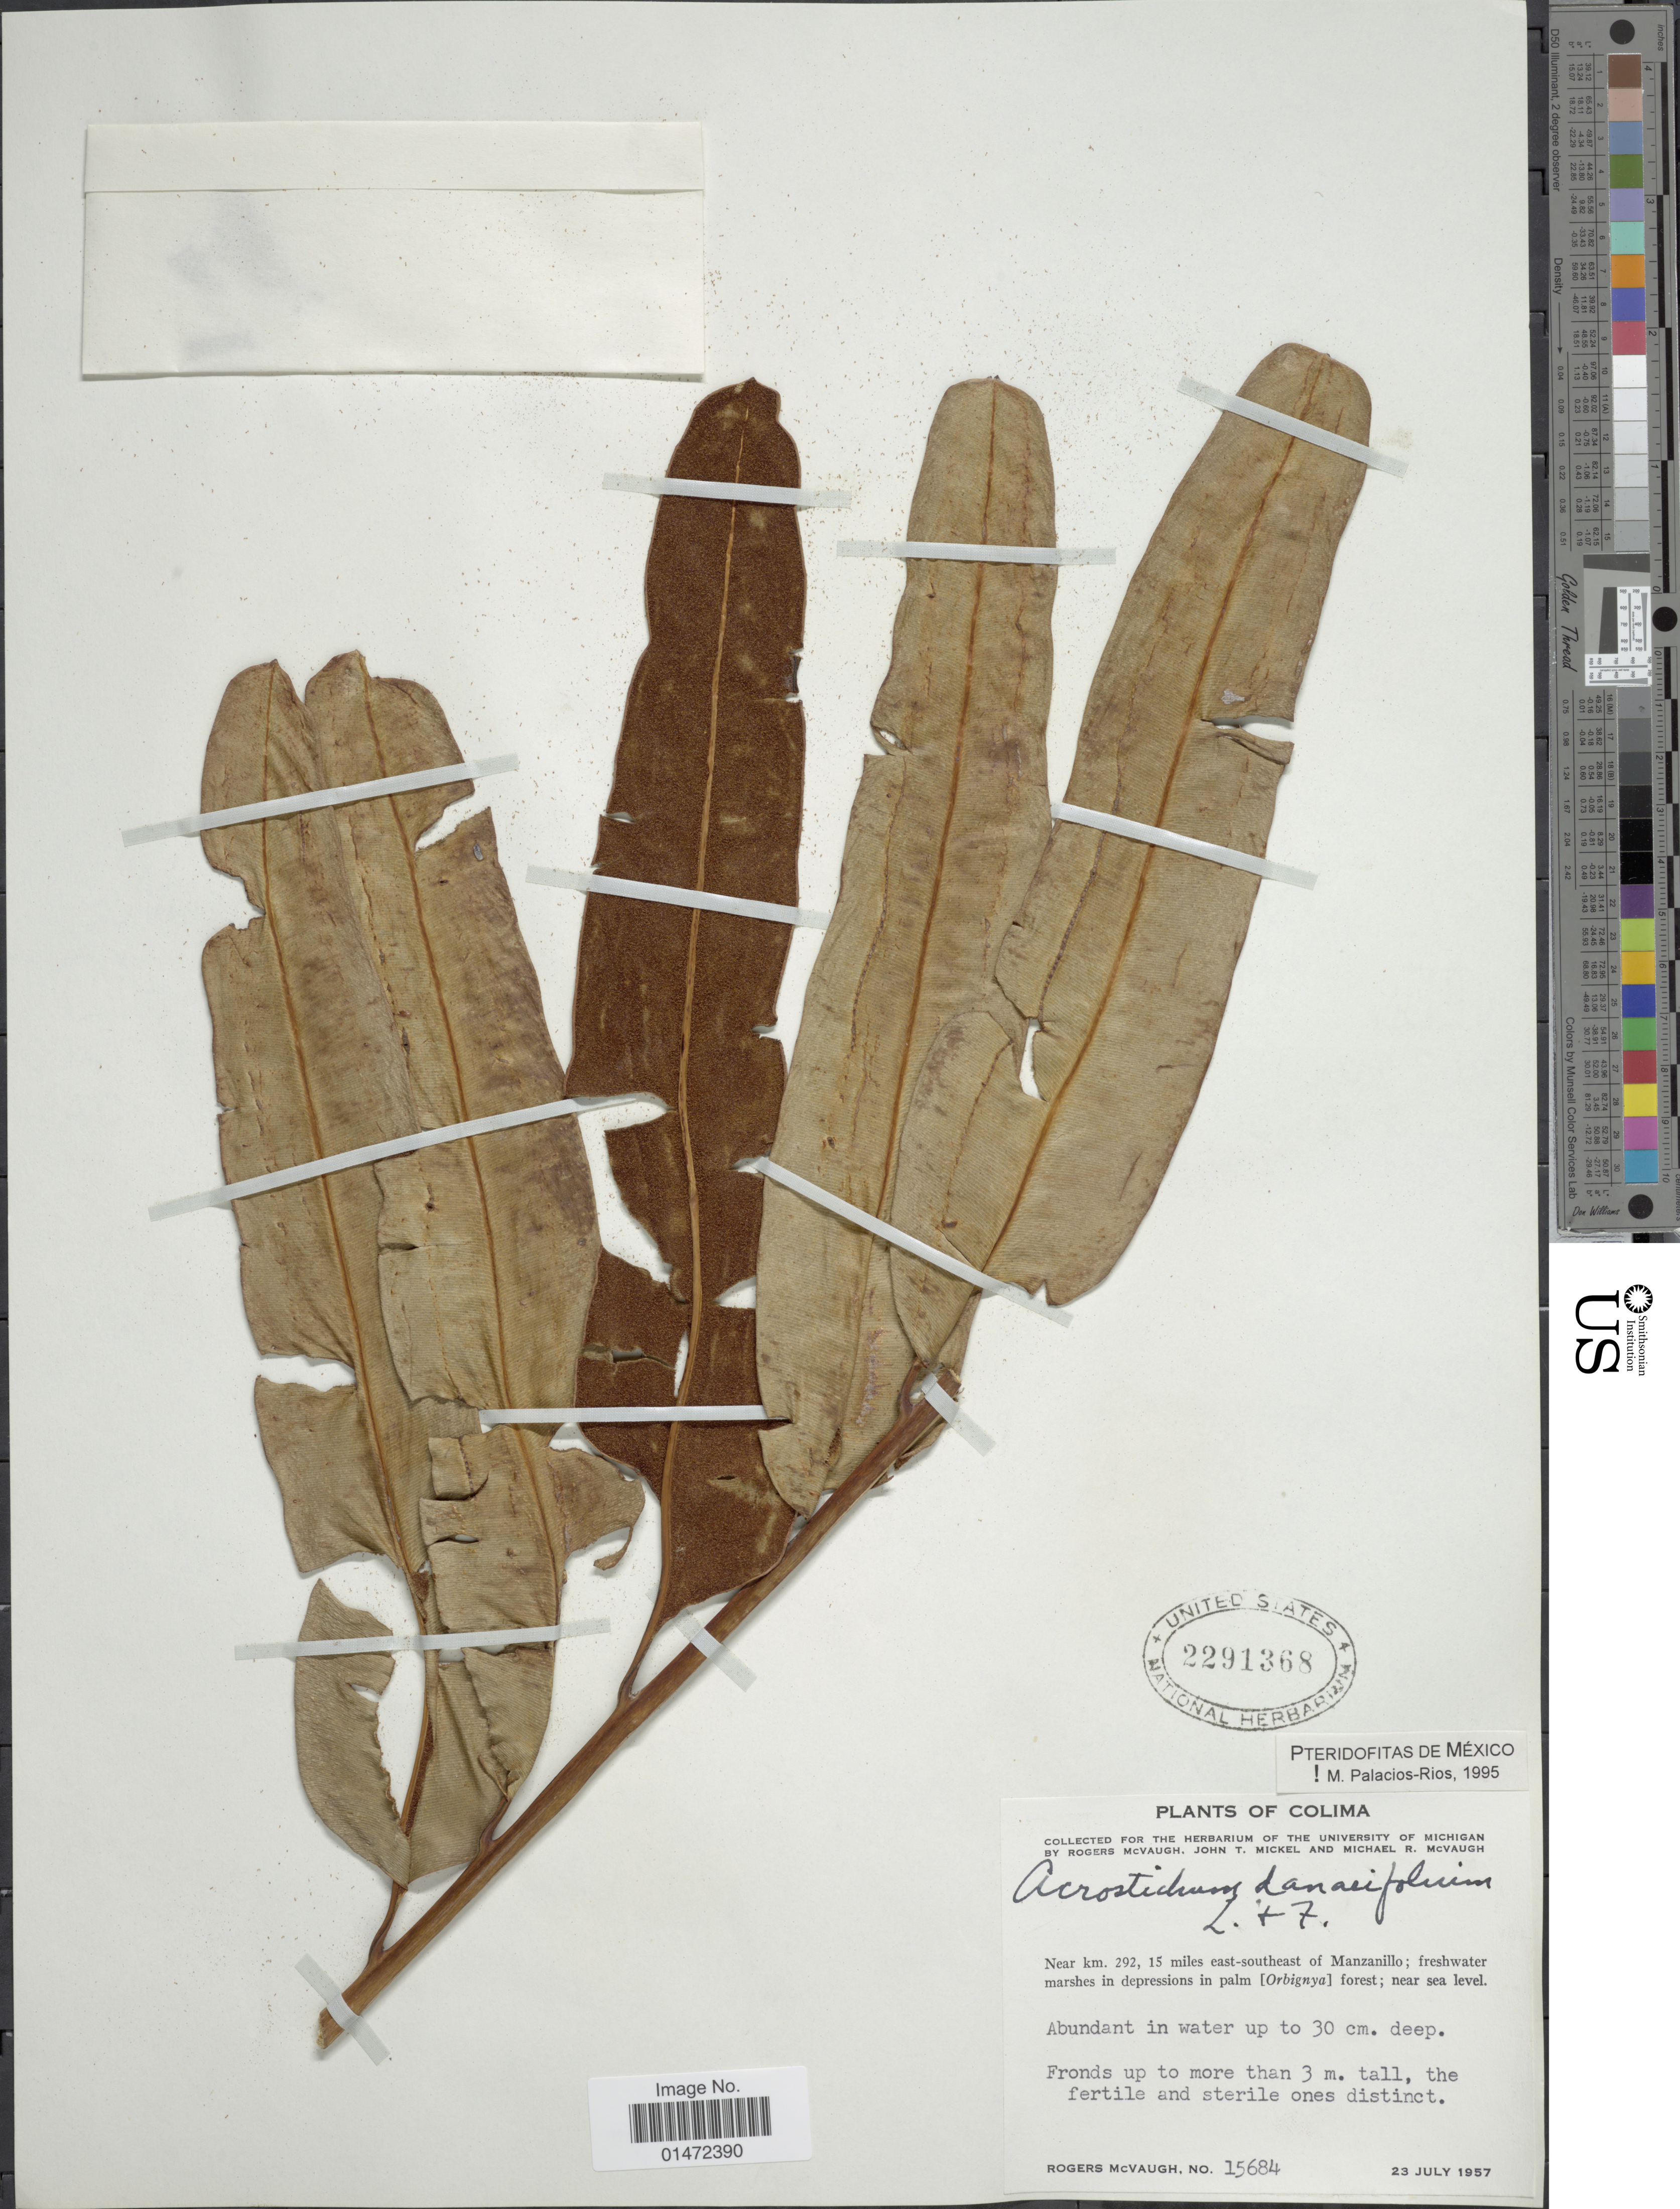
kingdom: Plantae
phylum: Tracheophyta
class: Polypodiopsida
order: Polypodiales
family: Pteridaceae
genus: Acrostichum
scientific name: Acrostichum danaeifolium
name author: Langsd. & Fisch.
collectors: R. McVaugh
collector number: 15684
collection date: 1957-07-23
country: Mexico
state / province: Colima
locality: Near km. 292, 15 miles east-southeast of Manzanillo; freshwater marshes in depressions in palm [Orbignya] forest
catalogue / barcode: US 2291368